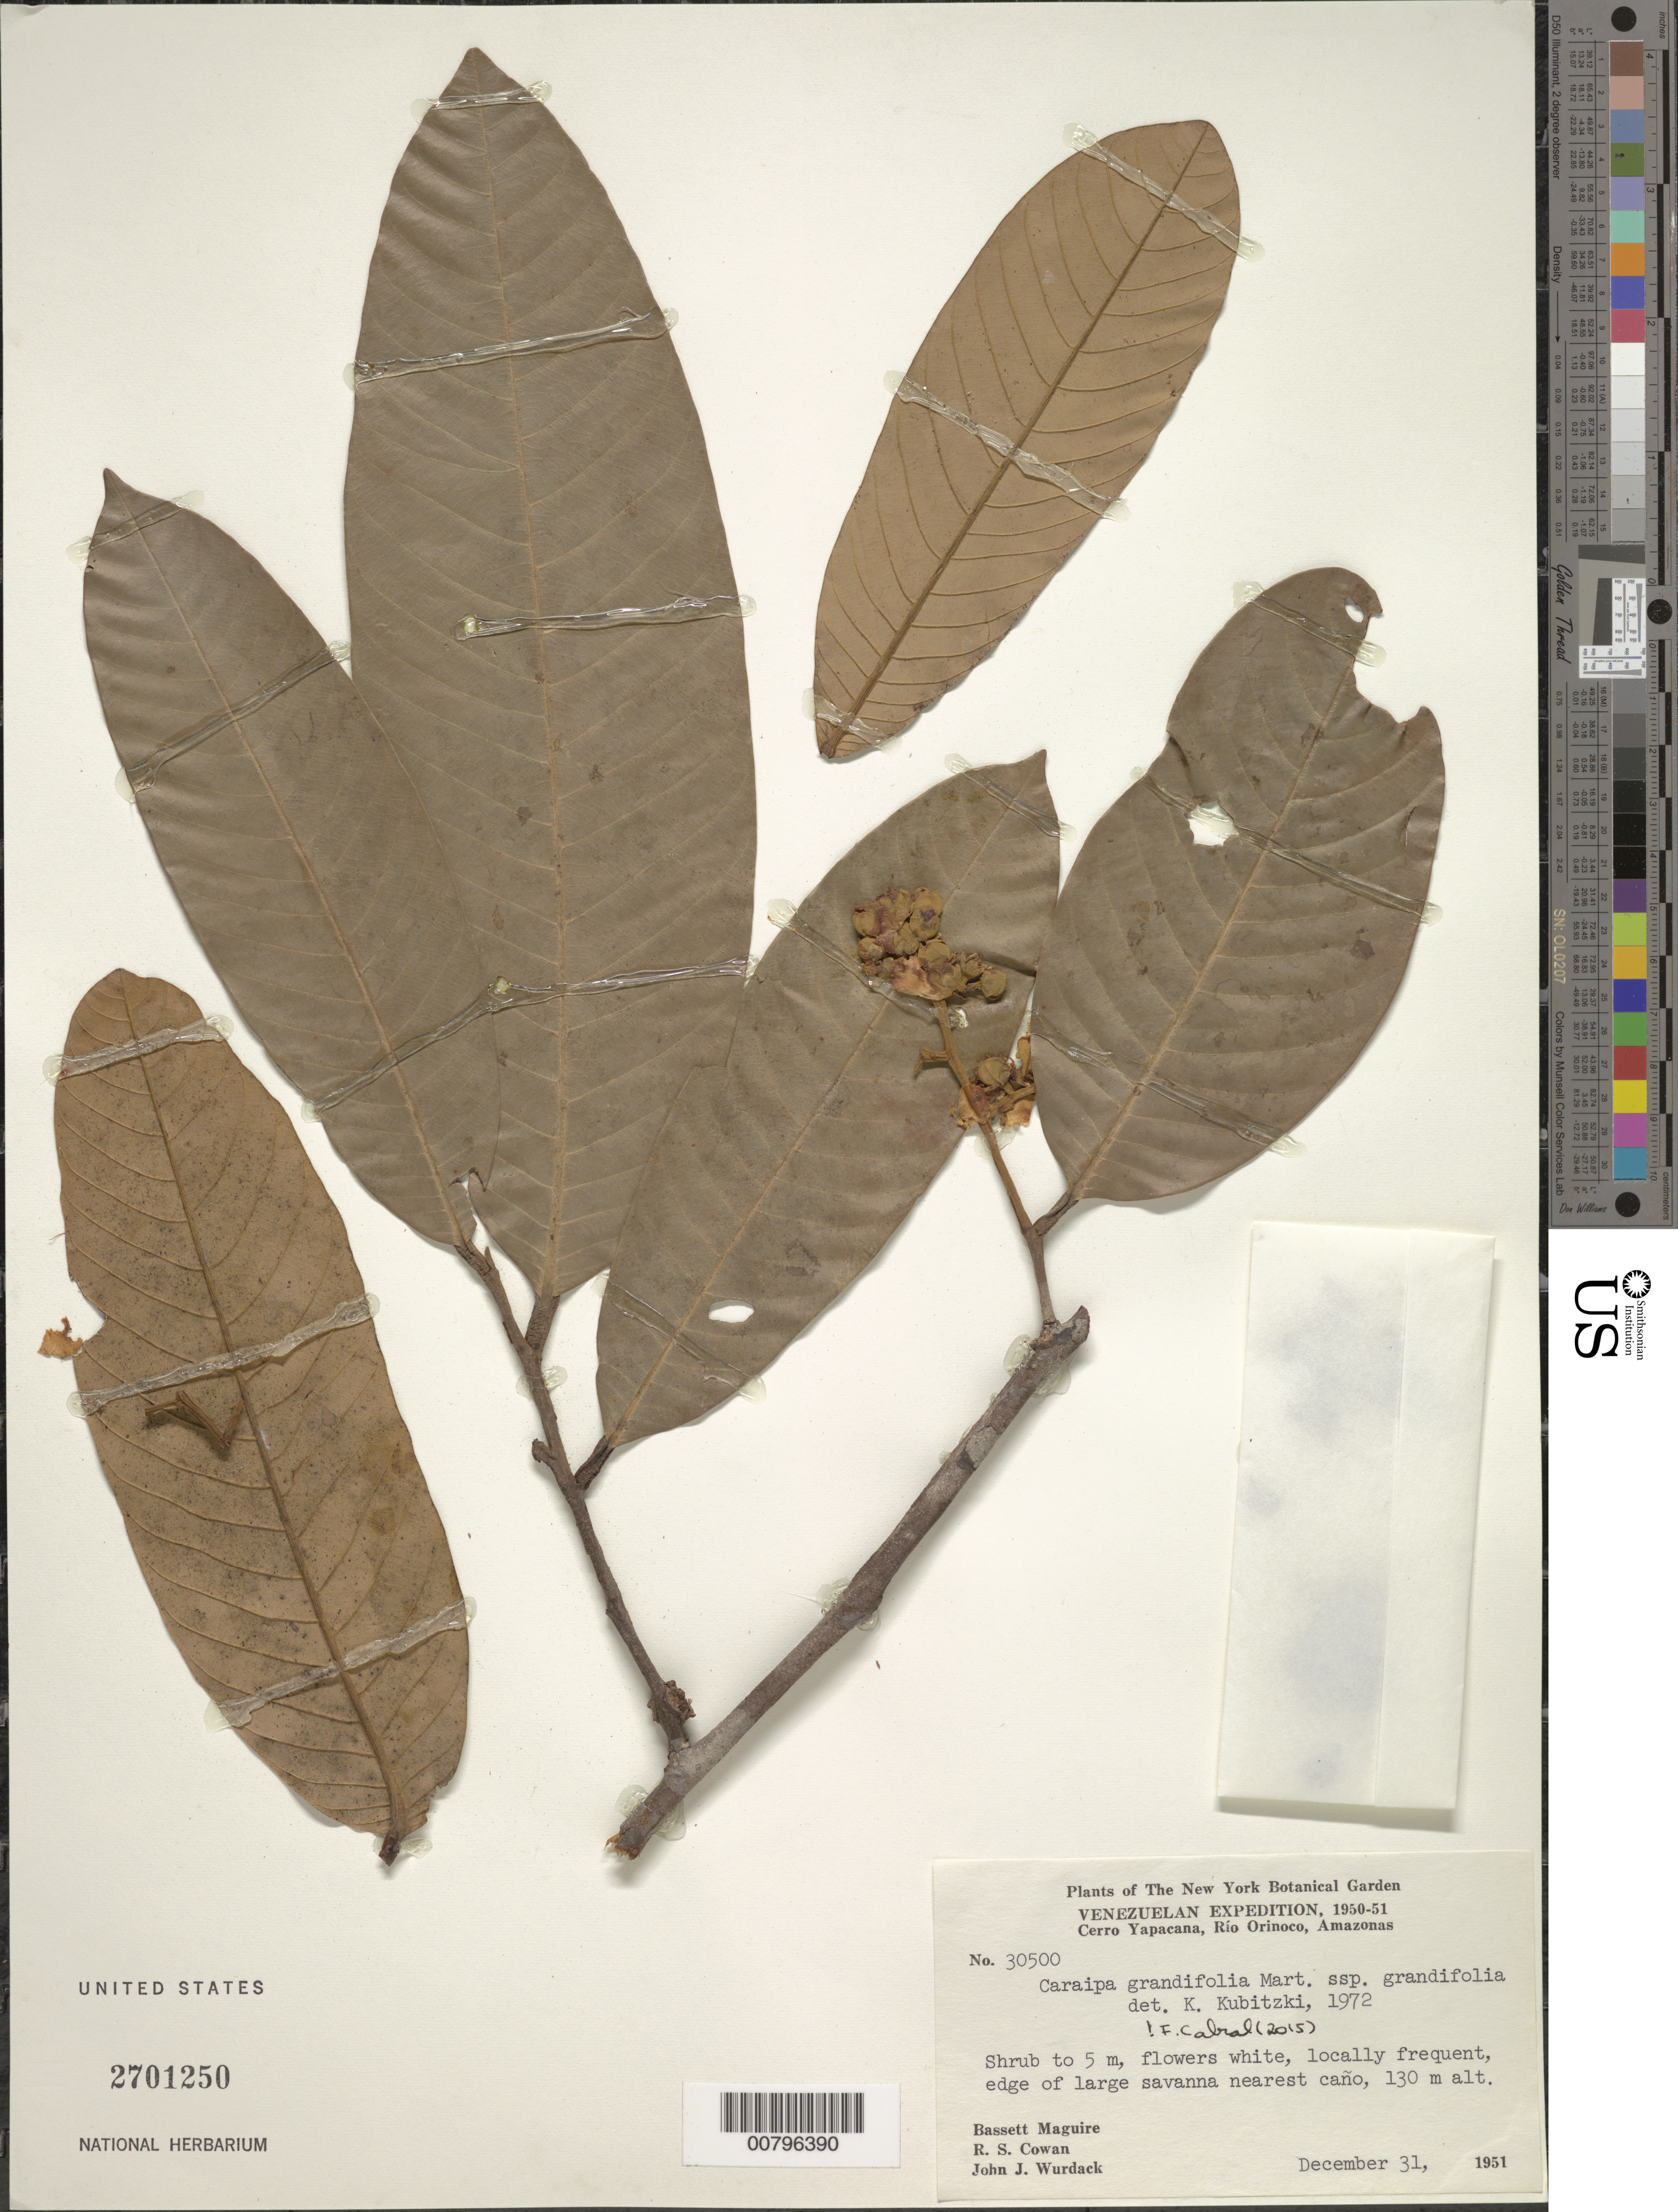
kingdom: Plantae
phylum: Tracheophyta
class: Magnoliopsida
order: Malpighiales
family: Calophyllaceae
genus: Caraipa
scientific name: Caraipa grandifolia subsp. grandifolia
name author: Mart.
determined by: Kubitzki, Klaus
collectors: B. Maguire, R. S. Cowan & J. J. Wurdack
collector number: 30500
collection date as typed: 31-Dec-50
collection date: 1950-12-31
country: Venezuela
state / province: Amazonas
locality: Cerro Yapacána, Río Orinoco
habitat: Edge of large savanna nearest Caño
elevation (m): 130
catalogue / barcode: US 2701250